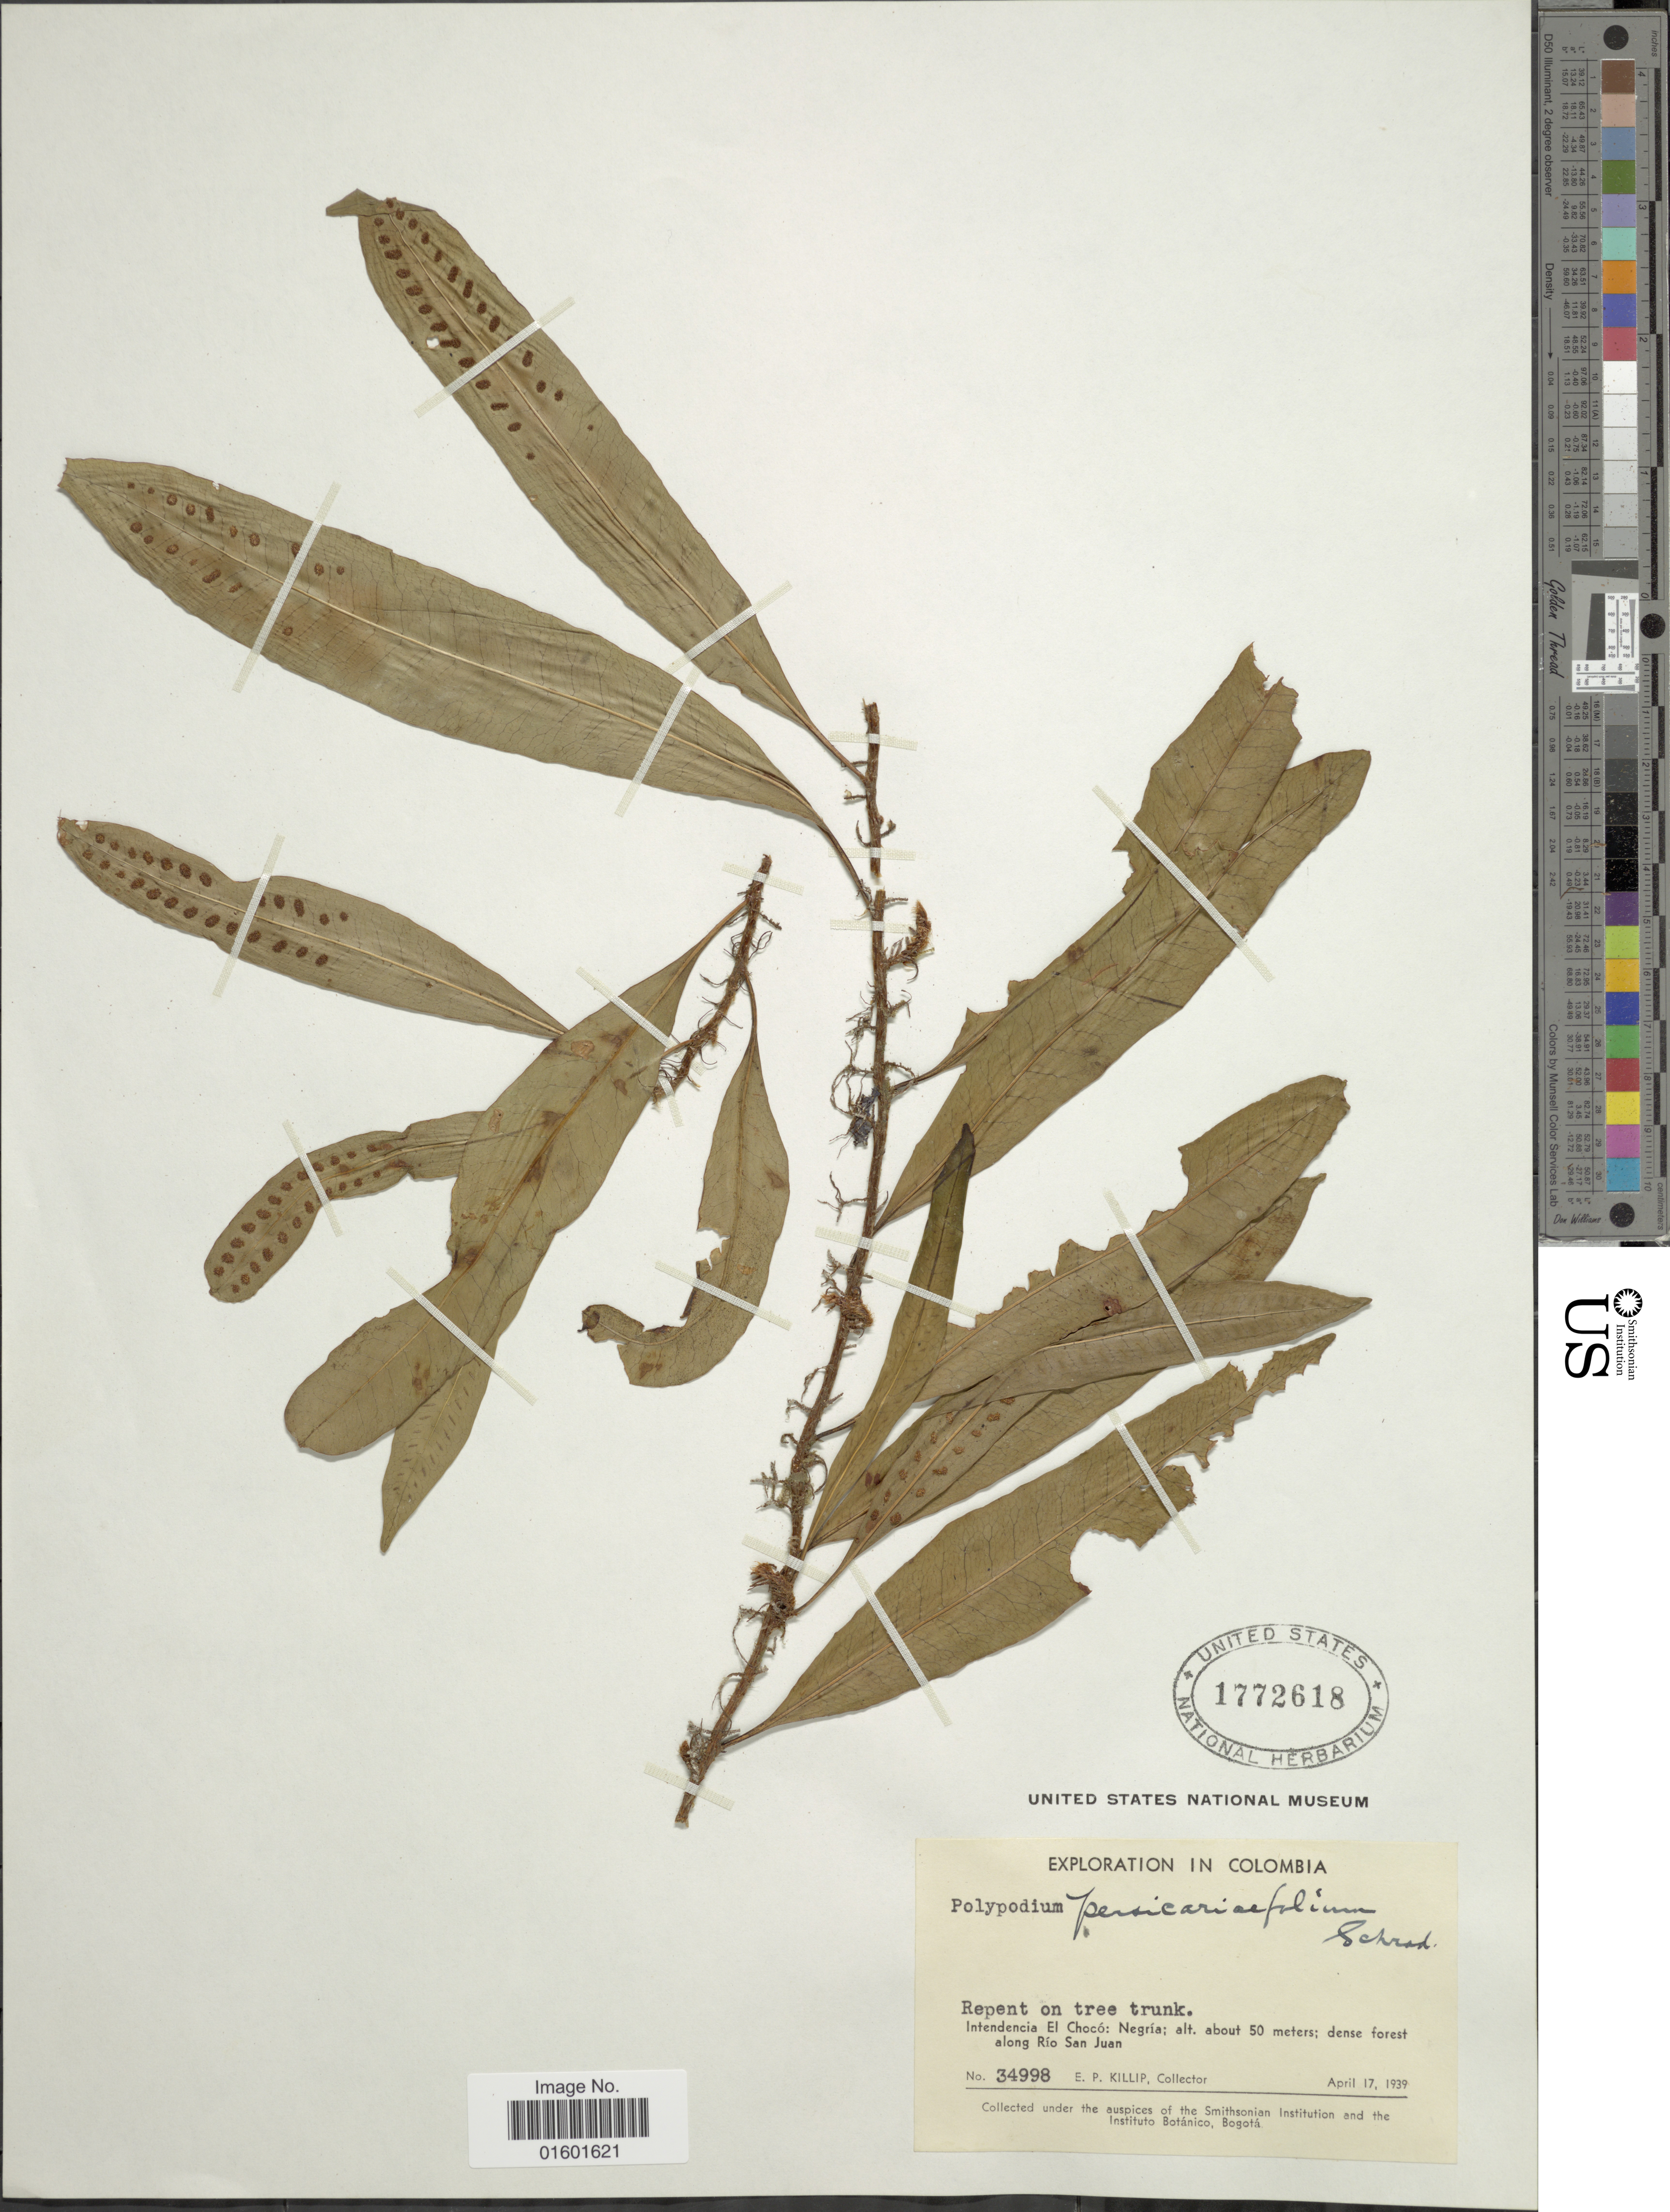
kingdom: Plantae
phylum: Tracheophyta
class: Polypodiopsida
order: Polypodiales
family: Polypodiaceae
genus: Microgramma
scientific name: Microgramma persicariifolia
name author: (Schrad.) C. Presl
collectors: E. P. Killip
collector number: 34998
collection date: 1939-04-17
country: Colombia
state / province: Chocó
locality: Negria; dense forest along Rio San Juan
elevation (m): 50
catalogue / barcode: US 1772618